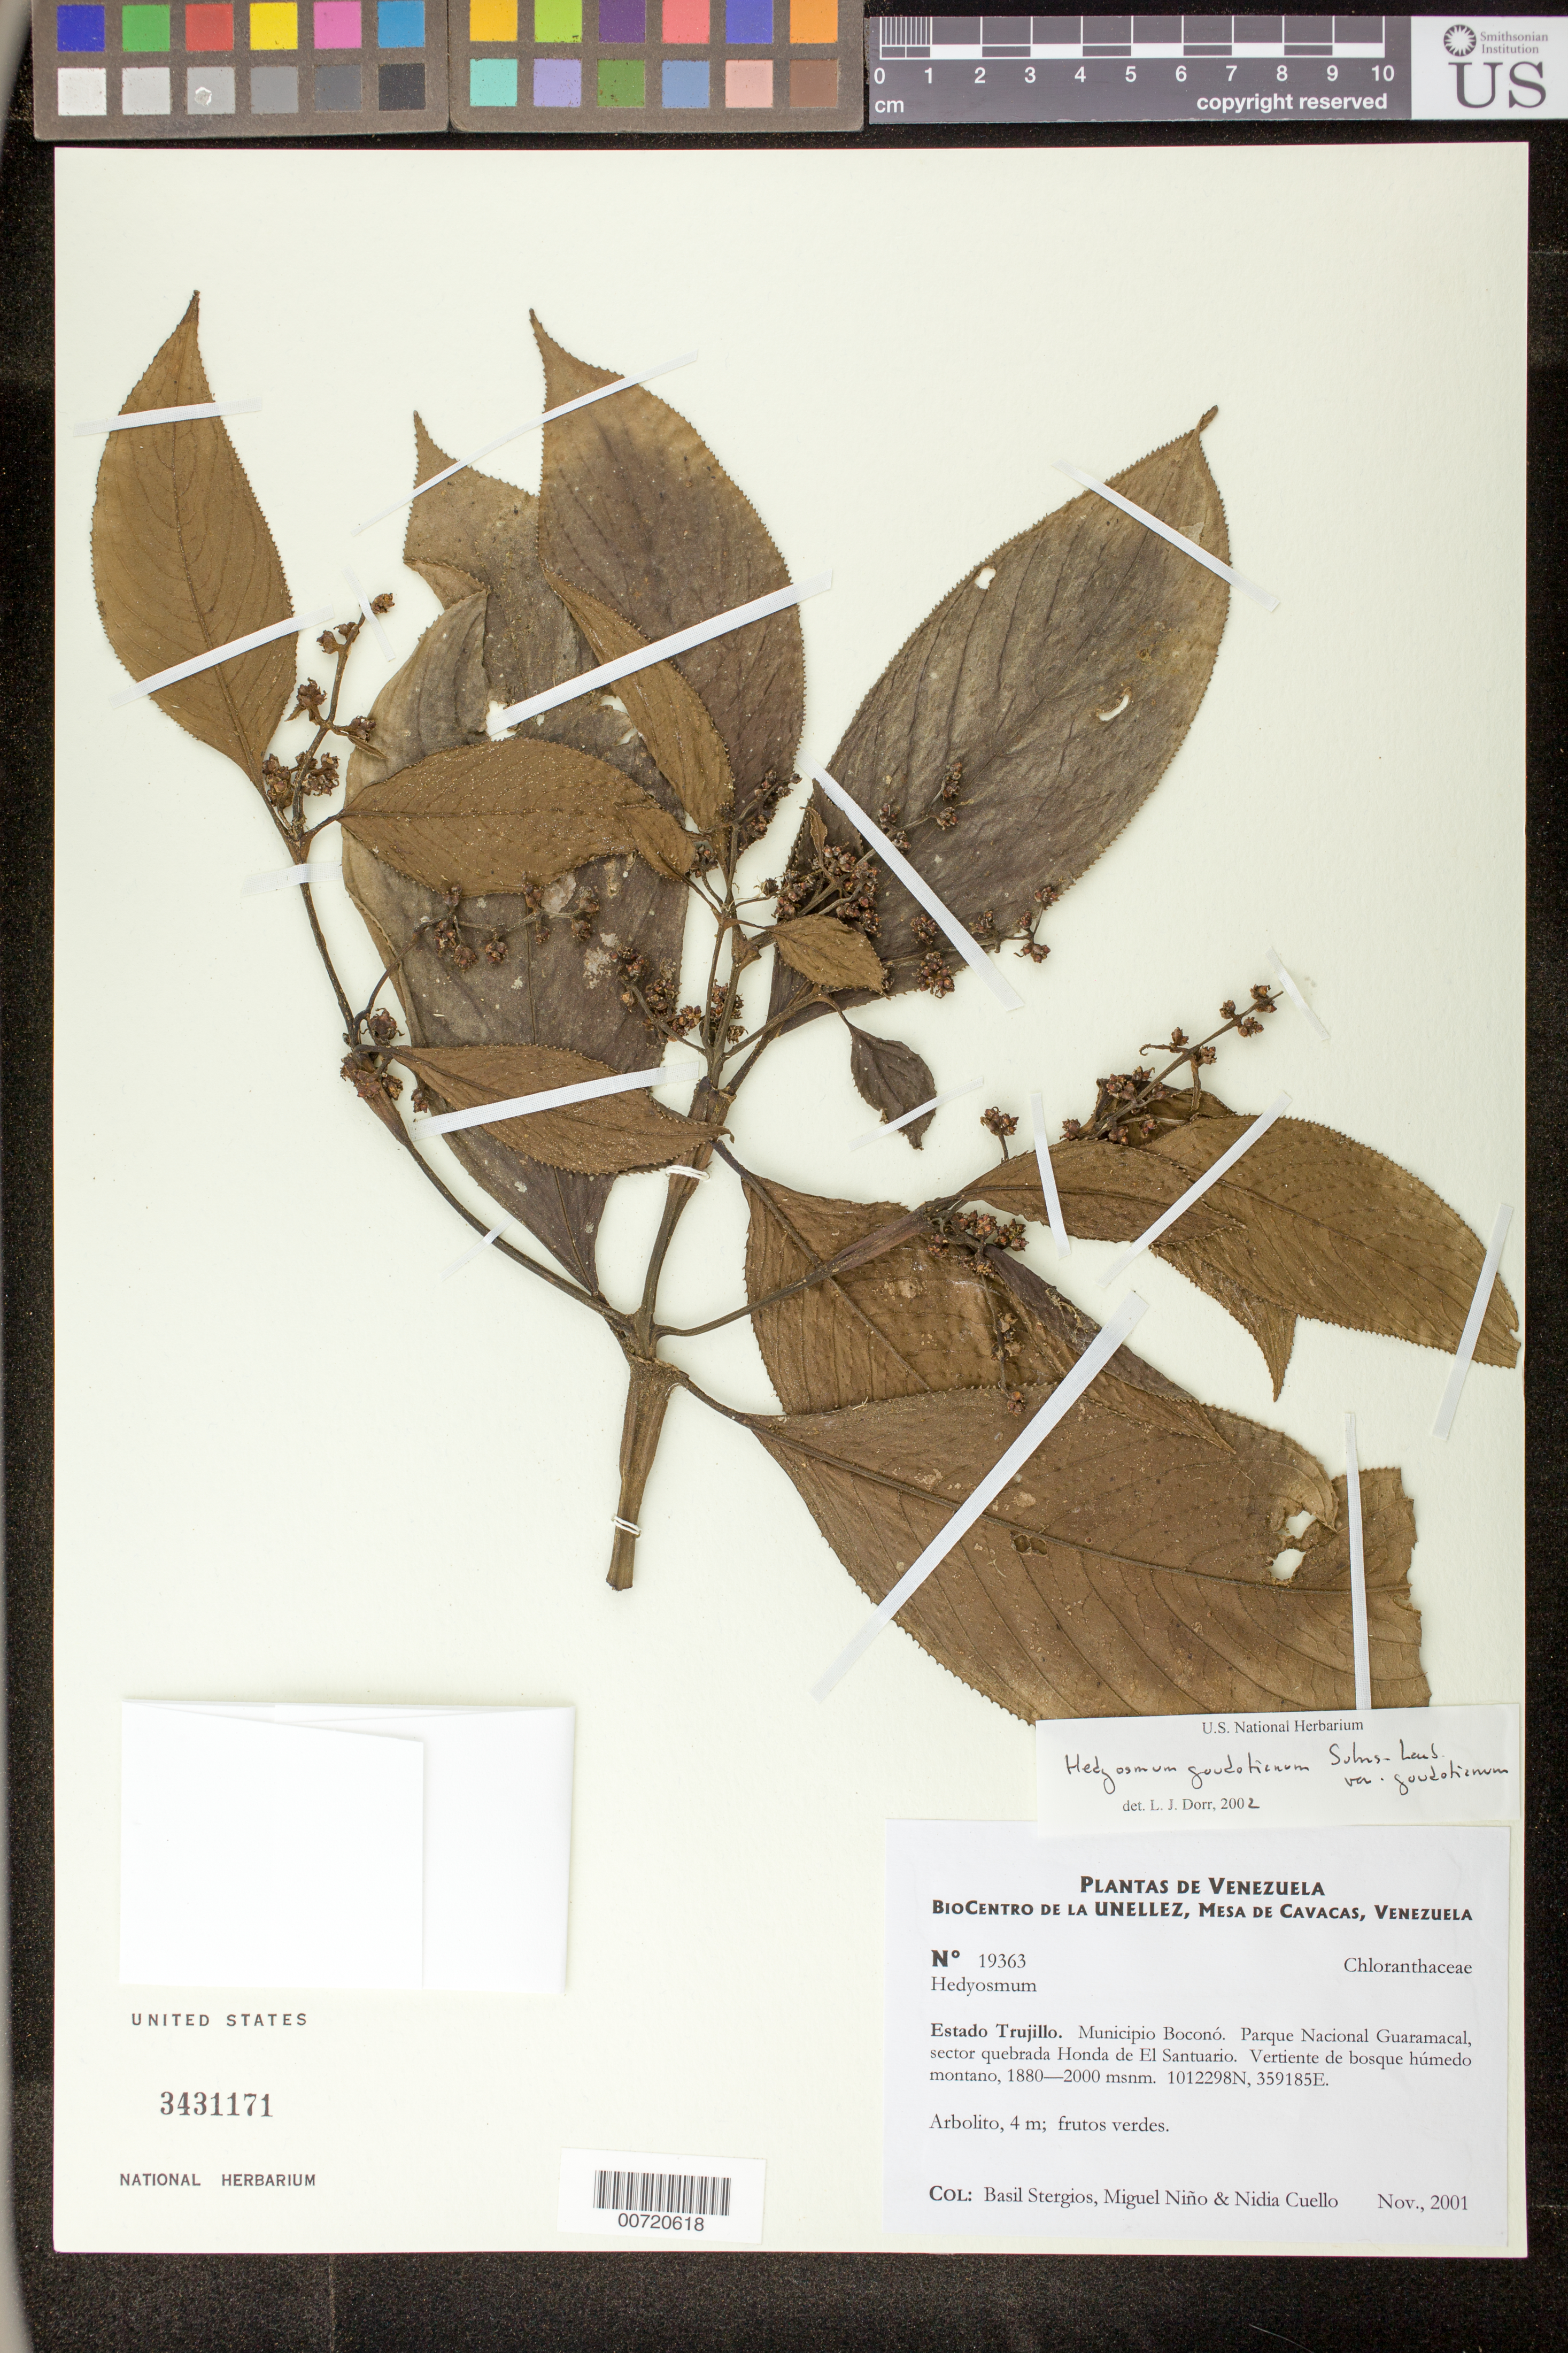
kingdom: Plantae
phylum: Tracheophyta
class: Magnoliopsida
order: Chloranthales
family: Chloranthaceae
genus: Hedyosmum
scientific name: Hedyosmum goudotianum var. goudotianum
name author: Solms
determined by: Dorr, L. J., (BOT), Smithsonian Institution - National Museum of Natural History (UNITED STATES)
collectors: B. G. Stergios, S. M. Niño & N. L. Cuello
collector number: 19363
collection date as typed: Nov 2001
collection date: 2001-11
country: Venezuela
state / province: Trujillo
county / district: Boconó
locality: Parque Nacional Guaramacal. Sector quebrada Honda de El Santuario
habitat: Vertiente de bosque húmedo montano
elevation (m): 1880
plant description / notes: PORT, US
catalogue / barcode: US 3431171